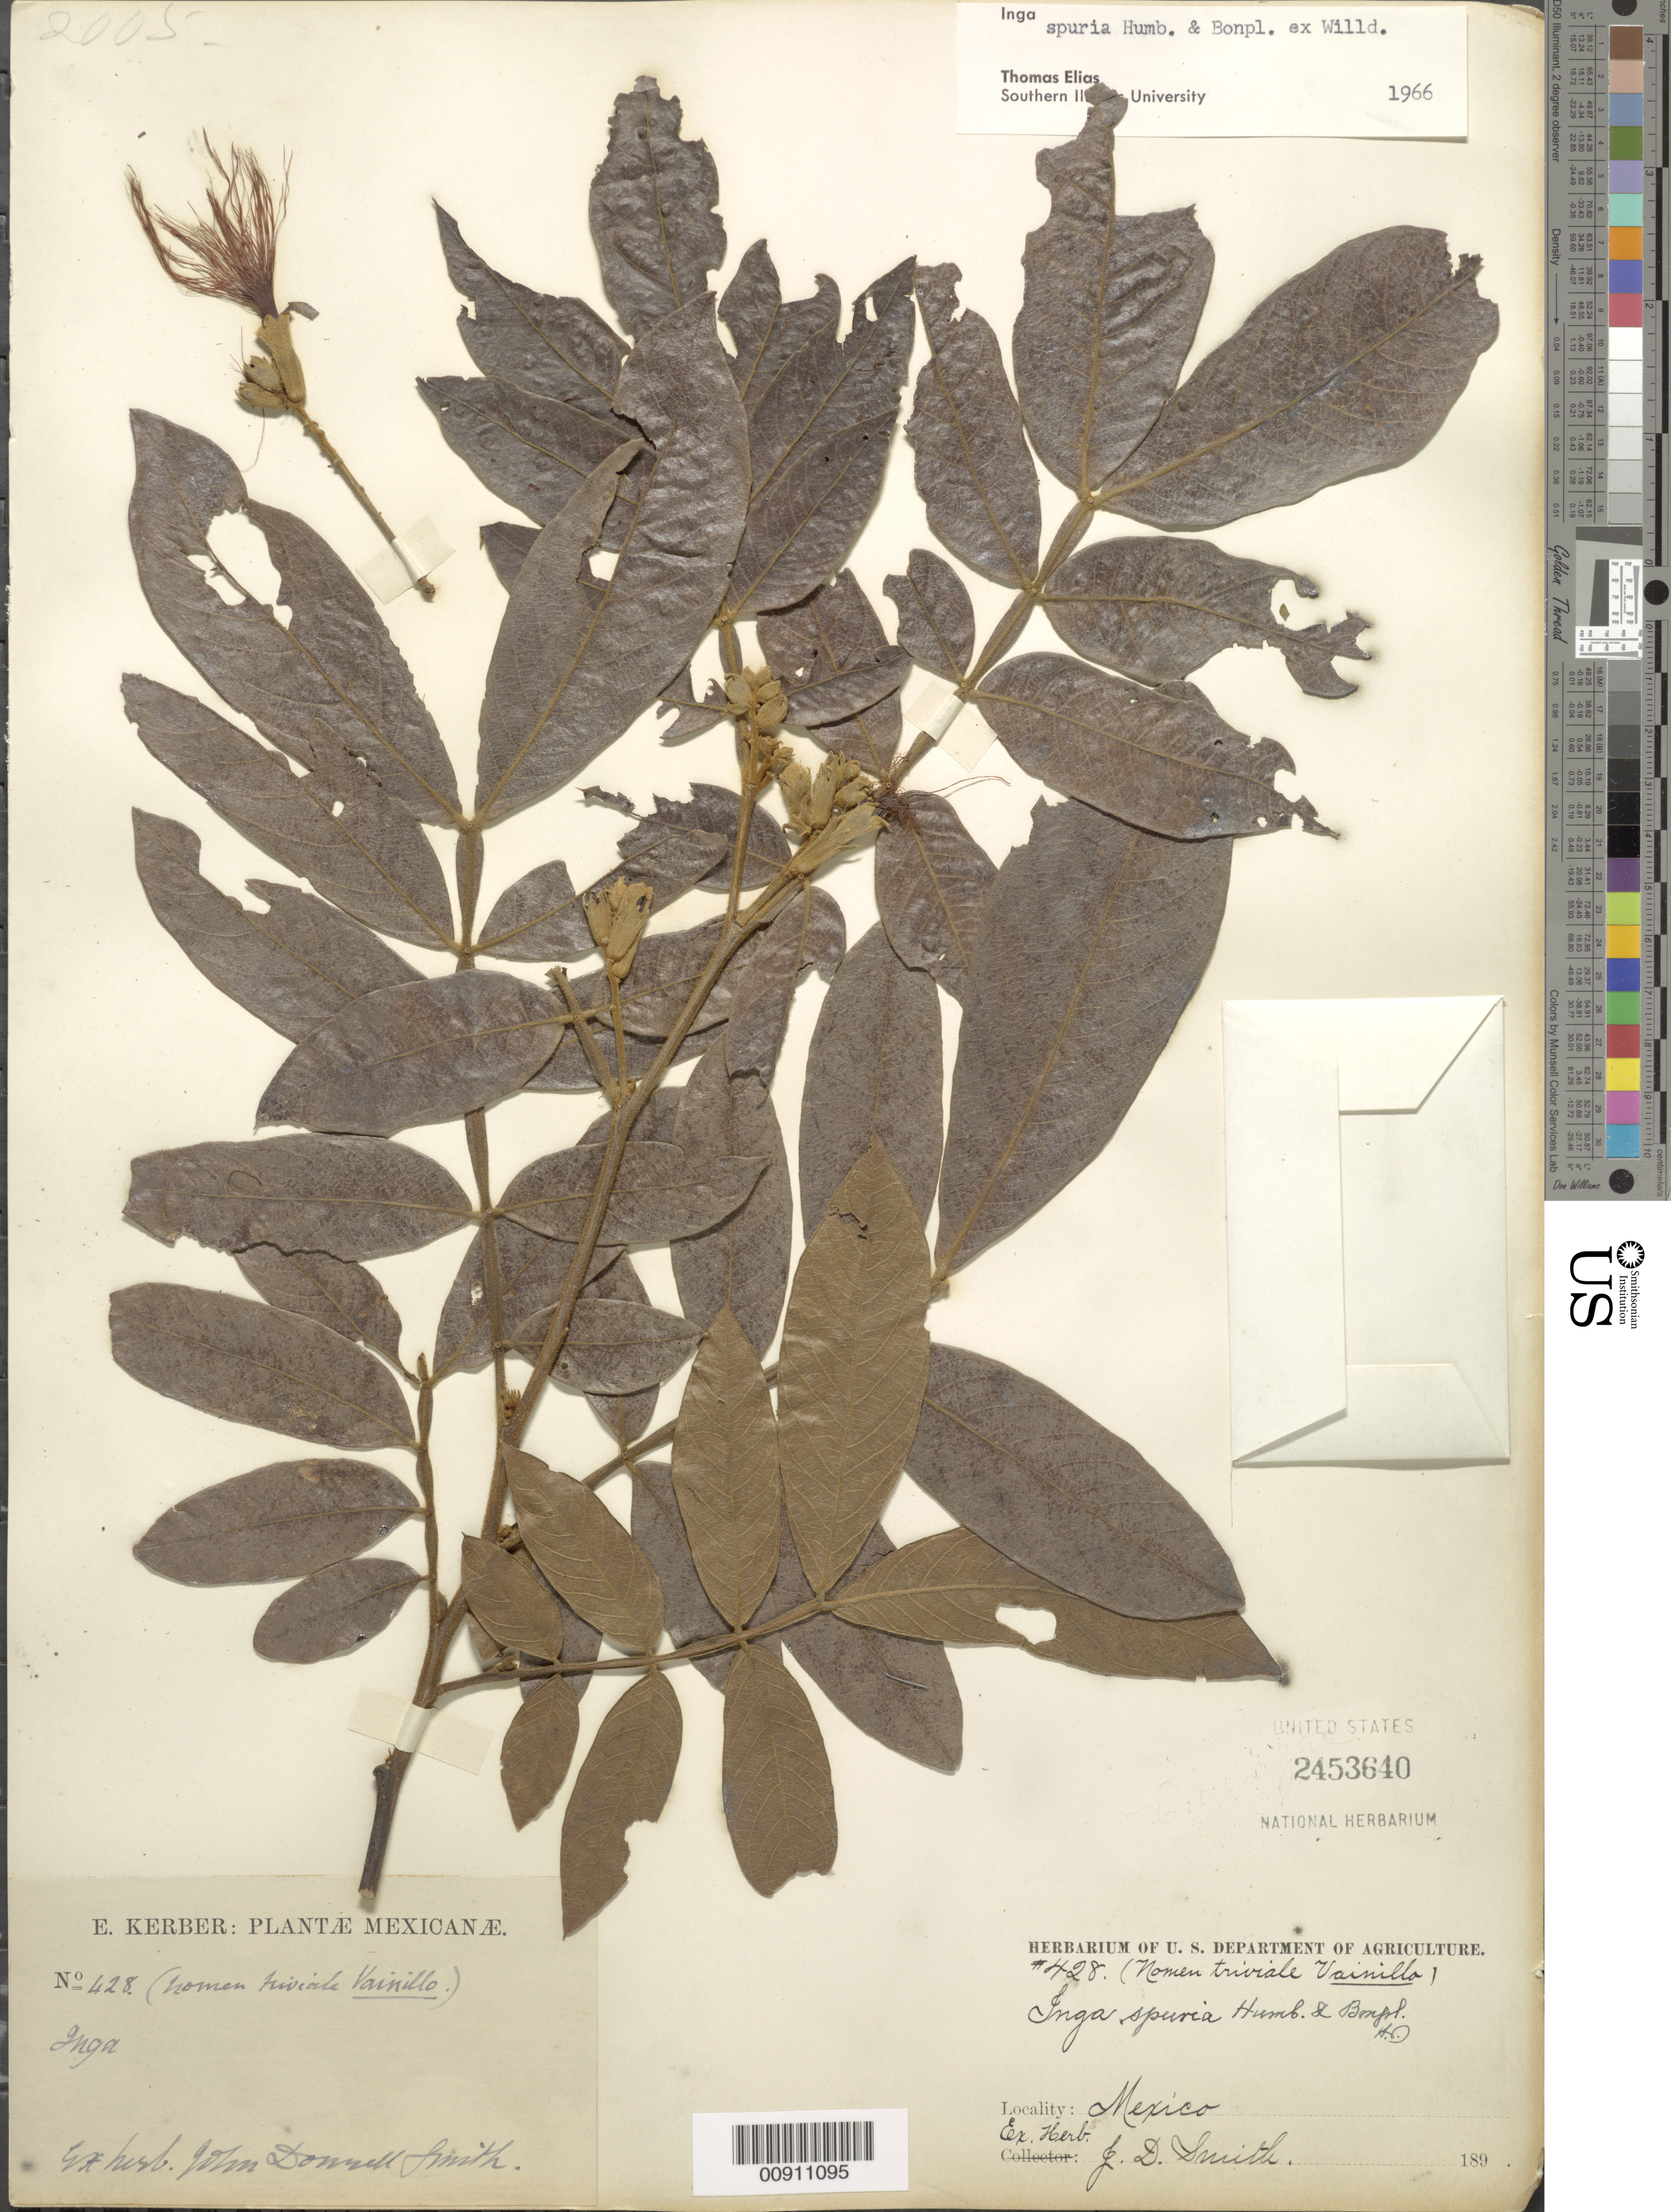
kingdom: Plantae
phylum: Tracheophyta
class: Magnoliopsida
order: Fabales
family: Fabaceae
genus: Inga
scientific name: Inga vera subsp. vera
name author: Willd.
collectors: ex Herb. John Donnell Smith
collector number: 428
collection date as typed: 189-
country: Mexico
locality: Mexico.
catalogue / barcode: US 2453640